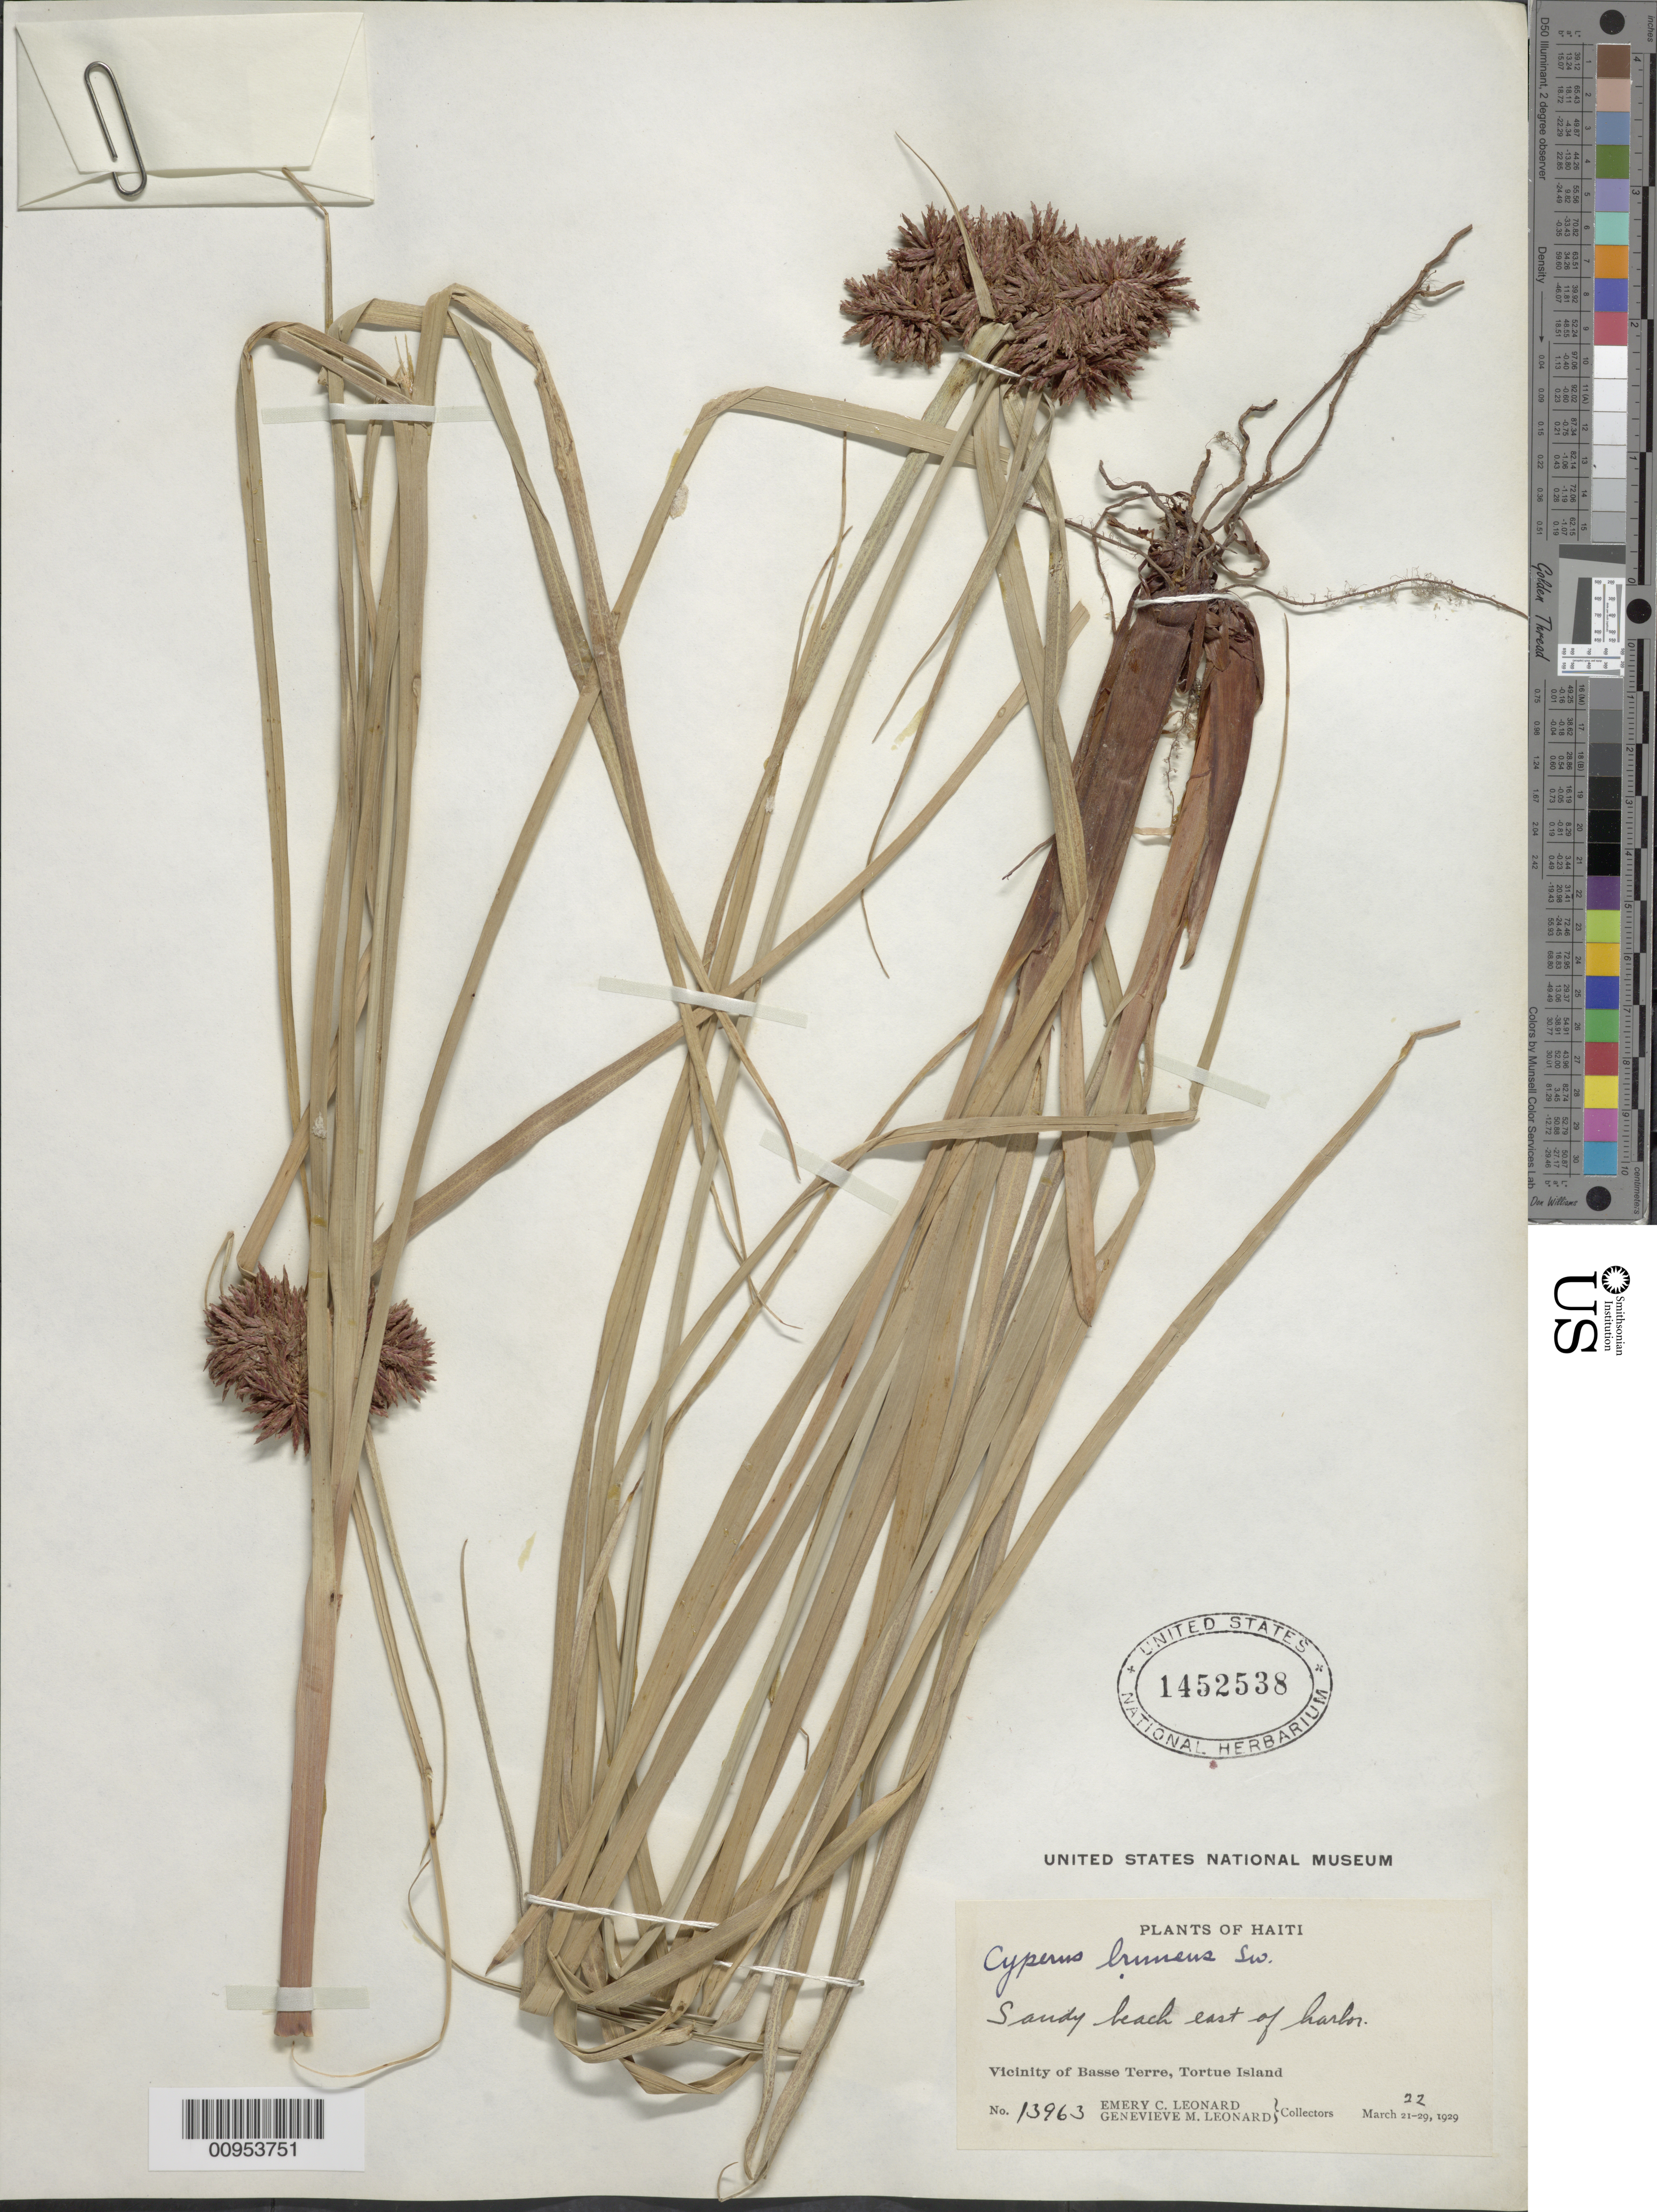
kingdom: Plantae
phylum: Tracheophyta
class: Liliopsida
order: Poales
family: Cyperaceae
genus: Cyperus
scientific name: Cyperus brunneus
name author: Sw.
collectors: E. C. Leonard & G. M. Leonard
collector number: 13963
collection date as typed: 22 Mar 1929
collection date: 1929-03-22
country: Haiti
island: Tortue Island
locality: Vicinity of Basse Terre, beach E of harbor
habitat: Sandy beach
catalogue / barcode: US 1452538